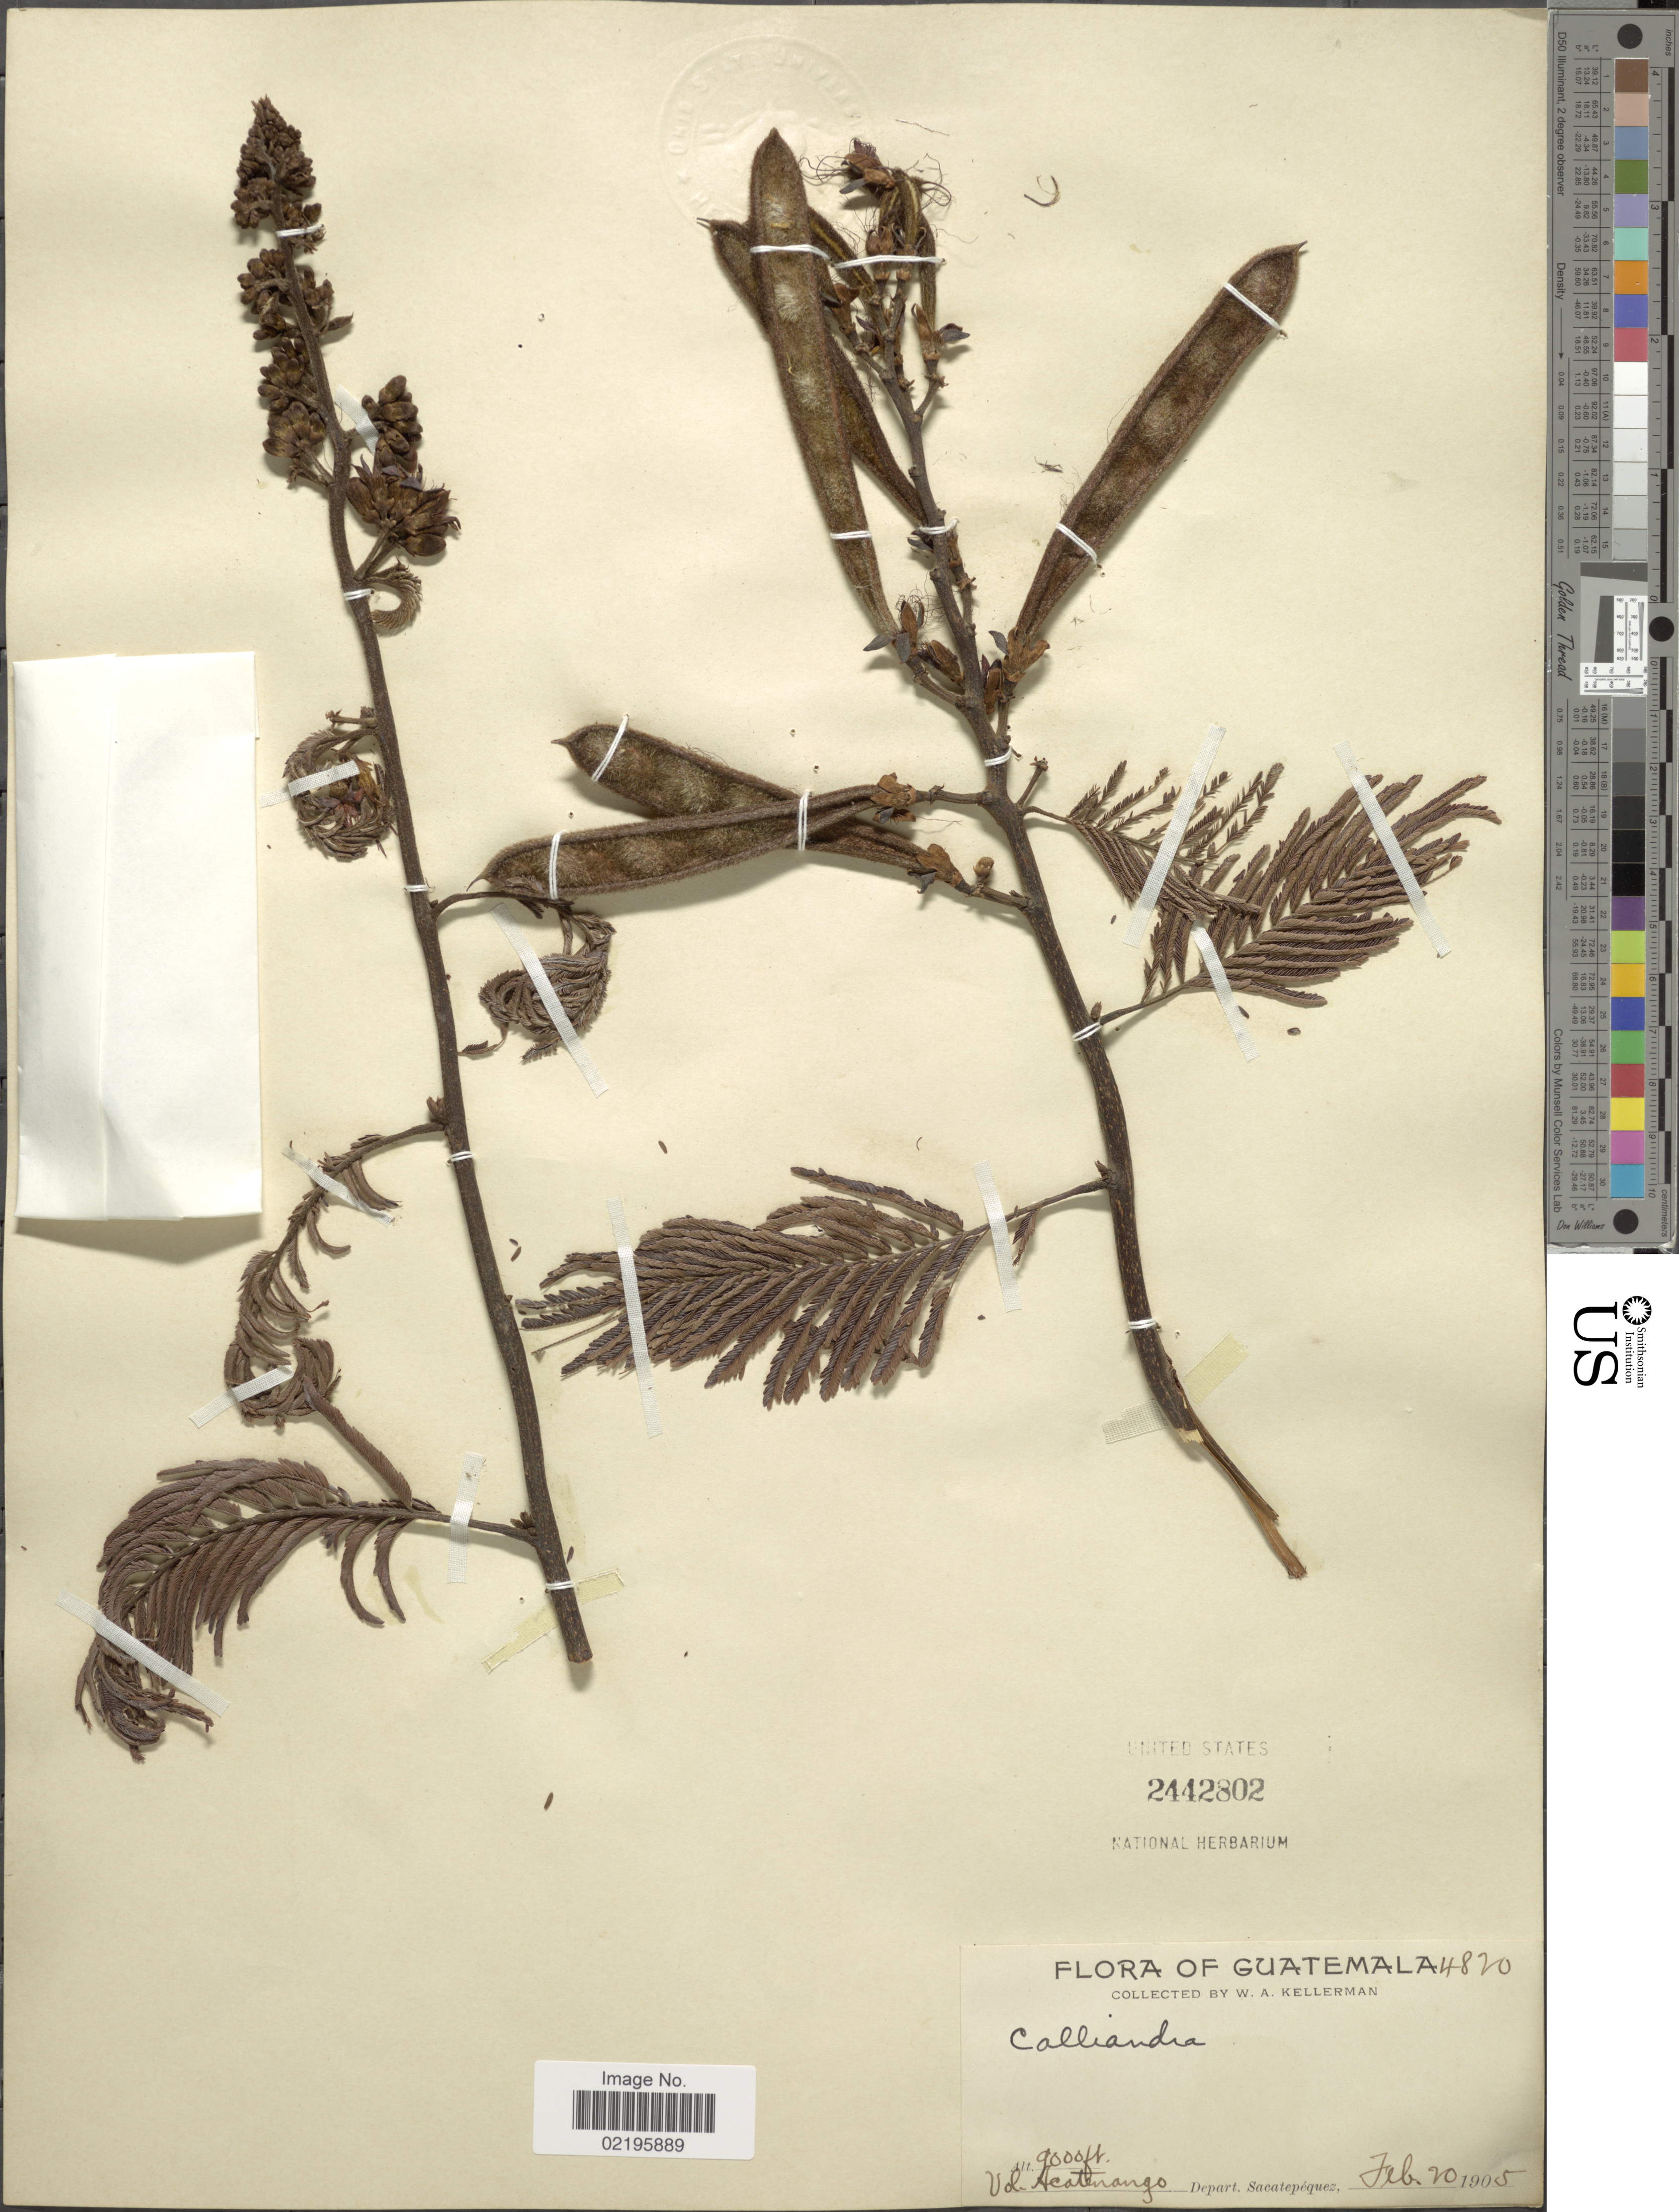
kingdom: Plantae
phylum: Tracheophyta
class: Magnoliopsida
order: Fabales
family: Fabaceae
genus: Calliandra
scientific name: Calliandra houstoniana var. anomala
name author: (Kunth) Barneby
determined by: Strong, Mark T., (BOT), Smithsonian Institution - National Museum of Natural History (UNITED STATES)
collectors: W. Kellerman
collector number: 4820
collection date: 1905-02-20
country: Guatemala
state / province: Sacatepéquez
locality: Vol. Acatenango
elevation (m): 2743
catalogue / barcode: US 2442802